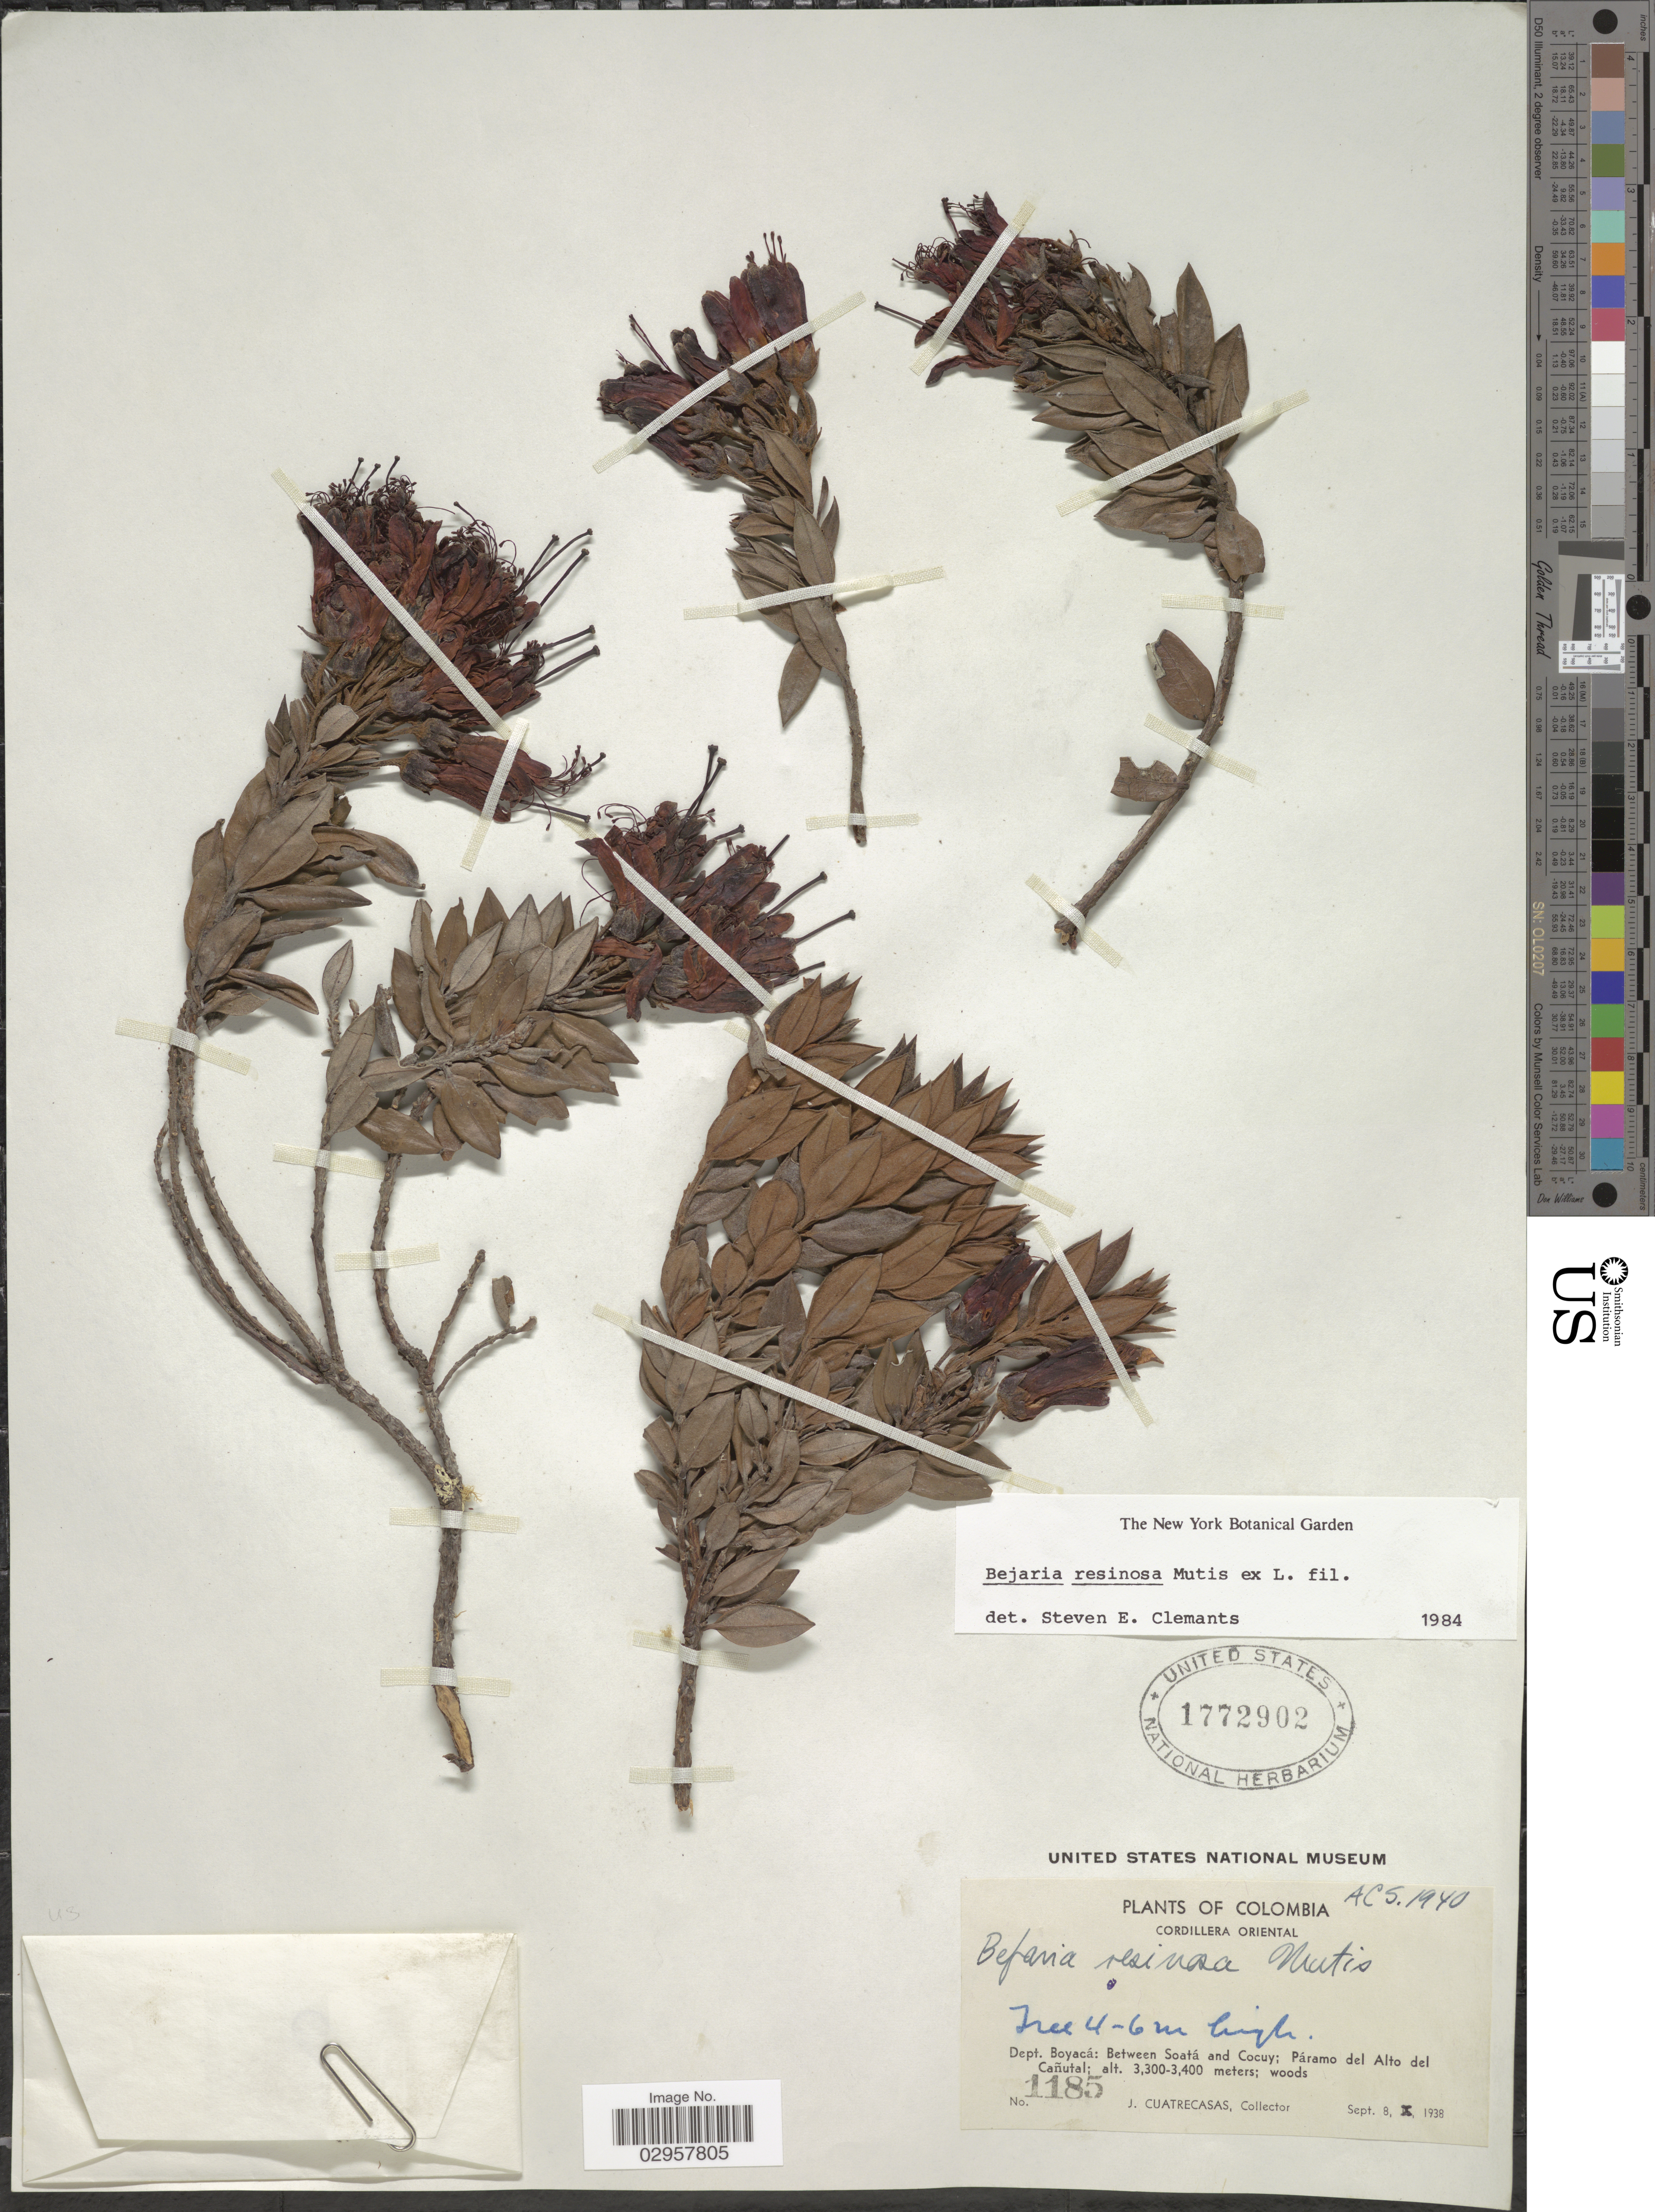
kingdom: Plantae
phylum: Tracheophyta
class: Magnoliopsida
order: Ericales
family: Ericaceae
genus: Befaria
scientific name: Befaria resinosa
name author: Mutis ex L. f.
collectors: J. Cuatrecasas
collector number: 1185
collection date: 1938-09-08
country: Colombia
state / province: Boyacá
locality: Cordillera Oriental. Dept. Boyacá: Between Soatá and Cocuy; Páramo del Alto del Cañutal.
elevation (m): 3300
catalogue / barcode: US 1772902